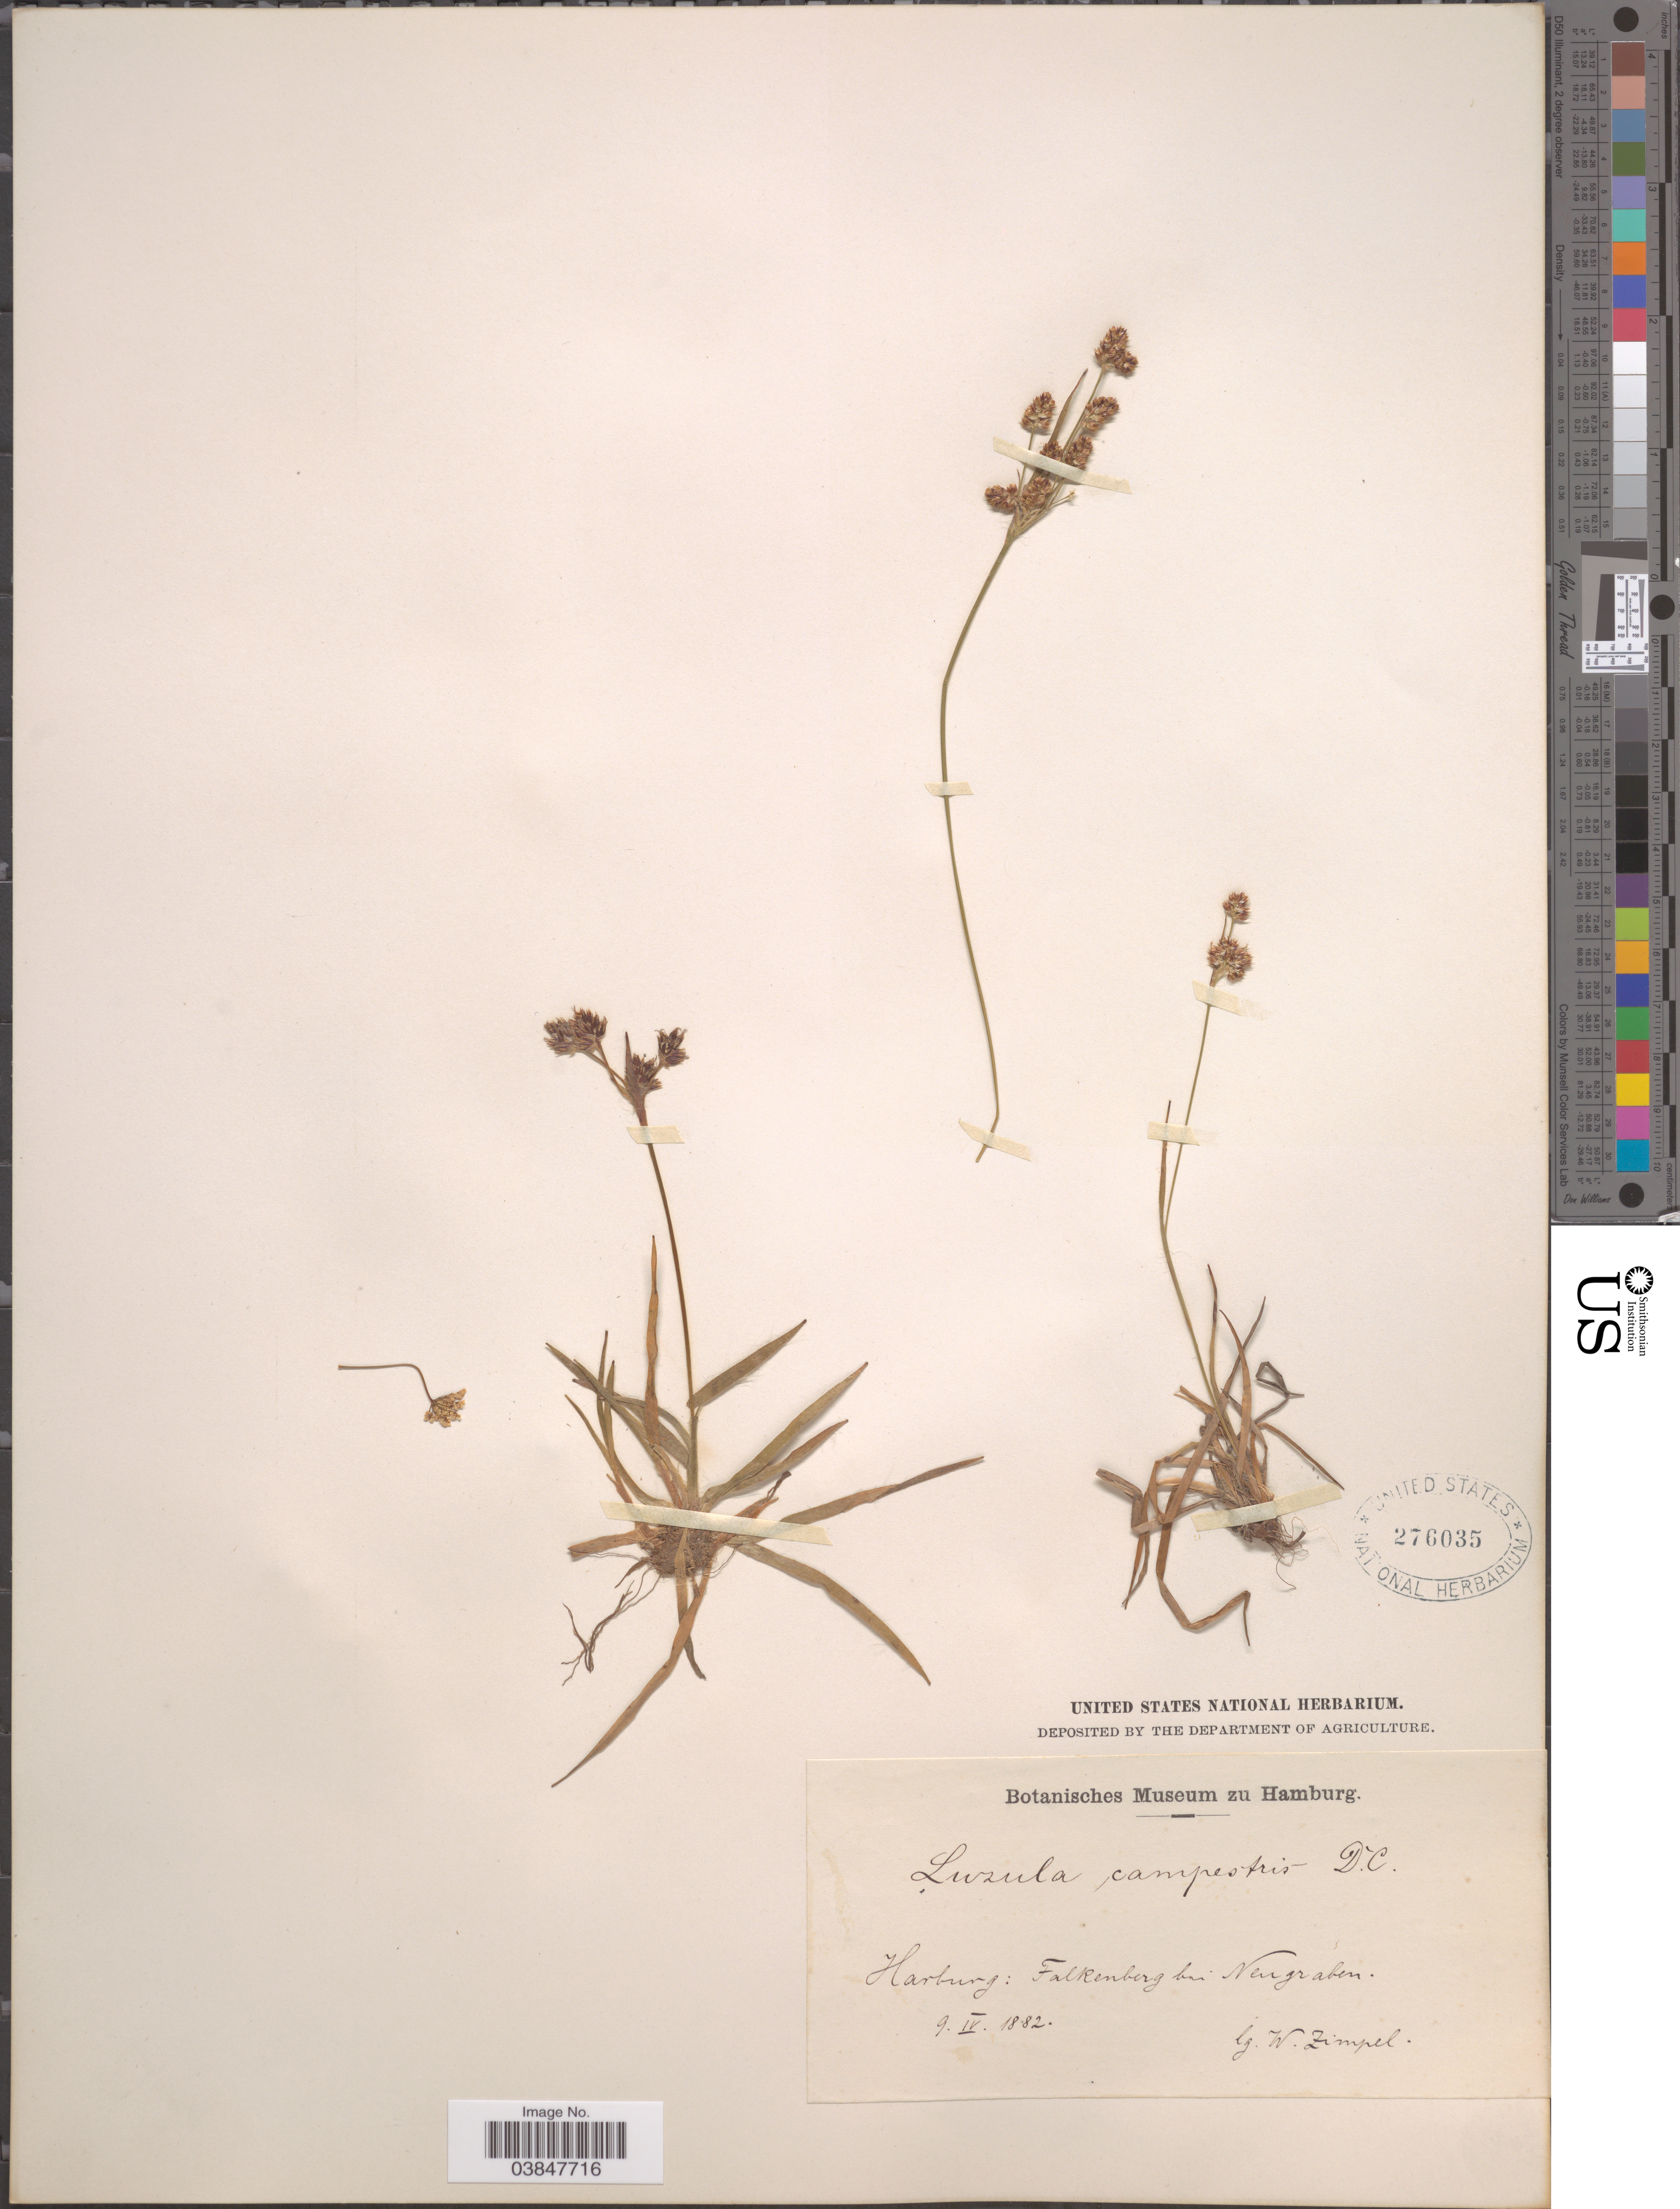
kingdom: Plantae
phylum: Tracheophyta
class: Liliopsida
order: Poales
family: Juncaceae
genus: Luzula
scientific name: Luzula campestris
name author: (L.) DC.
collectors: W. Zimpel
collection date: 1882-04-09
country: Germany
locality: Harburg: Falkenberg bei Neugraben.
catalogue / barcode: US 276035